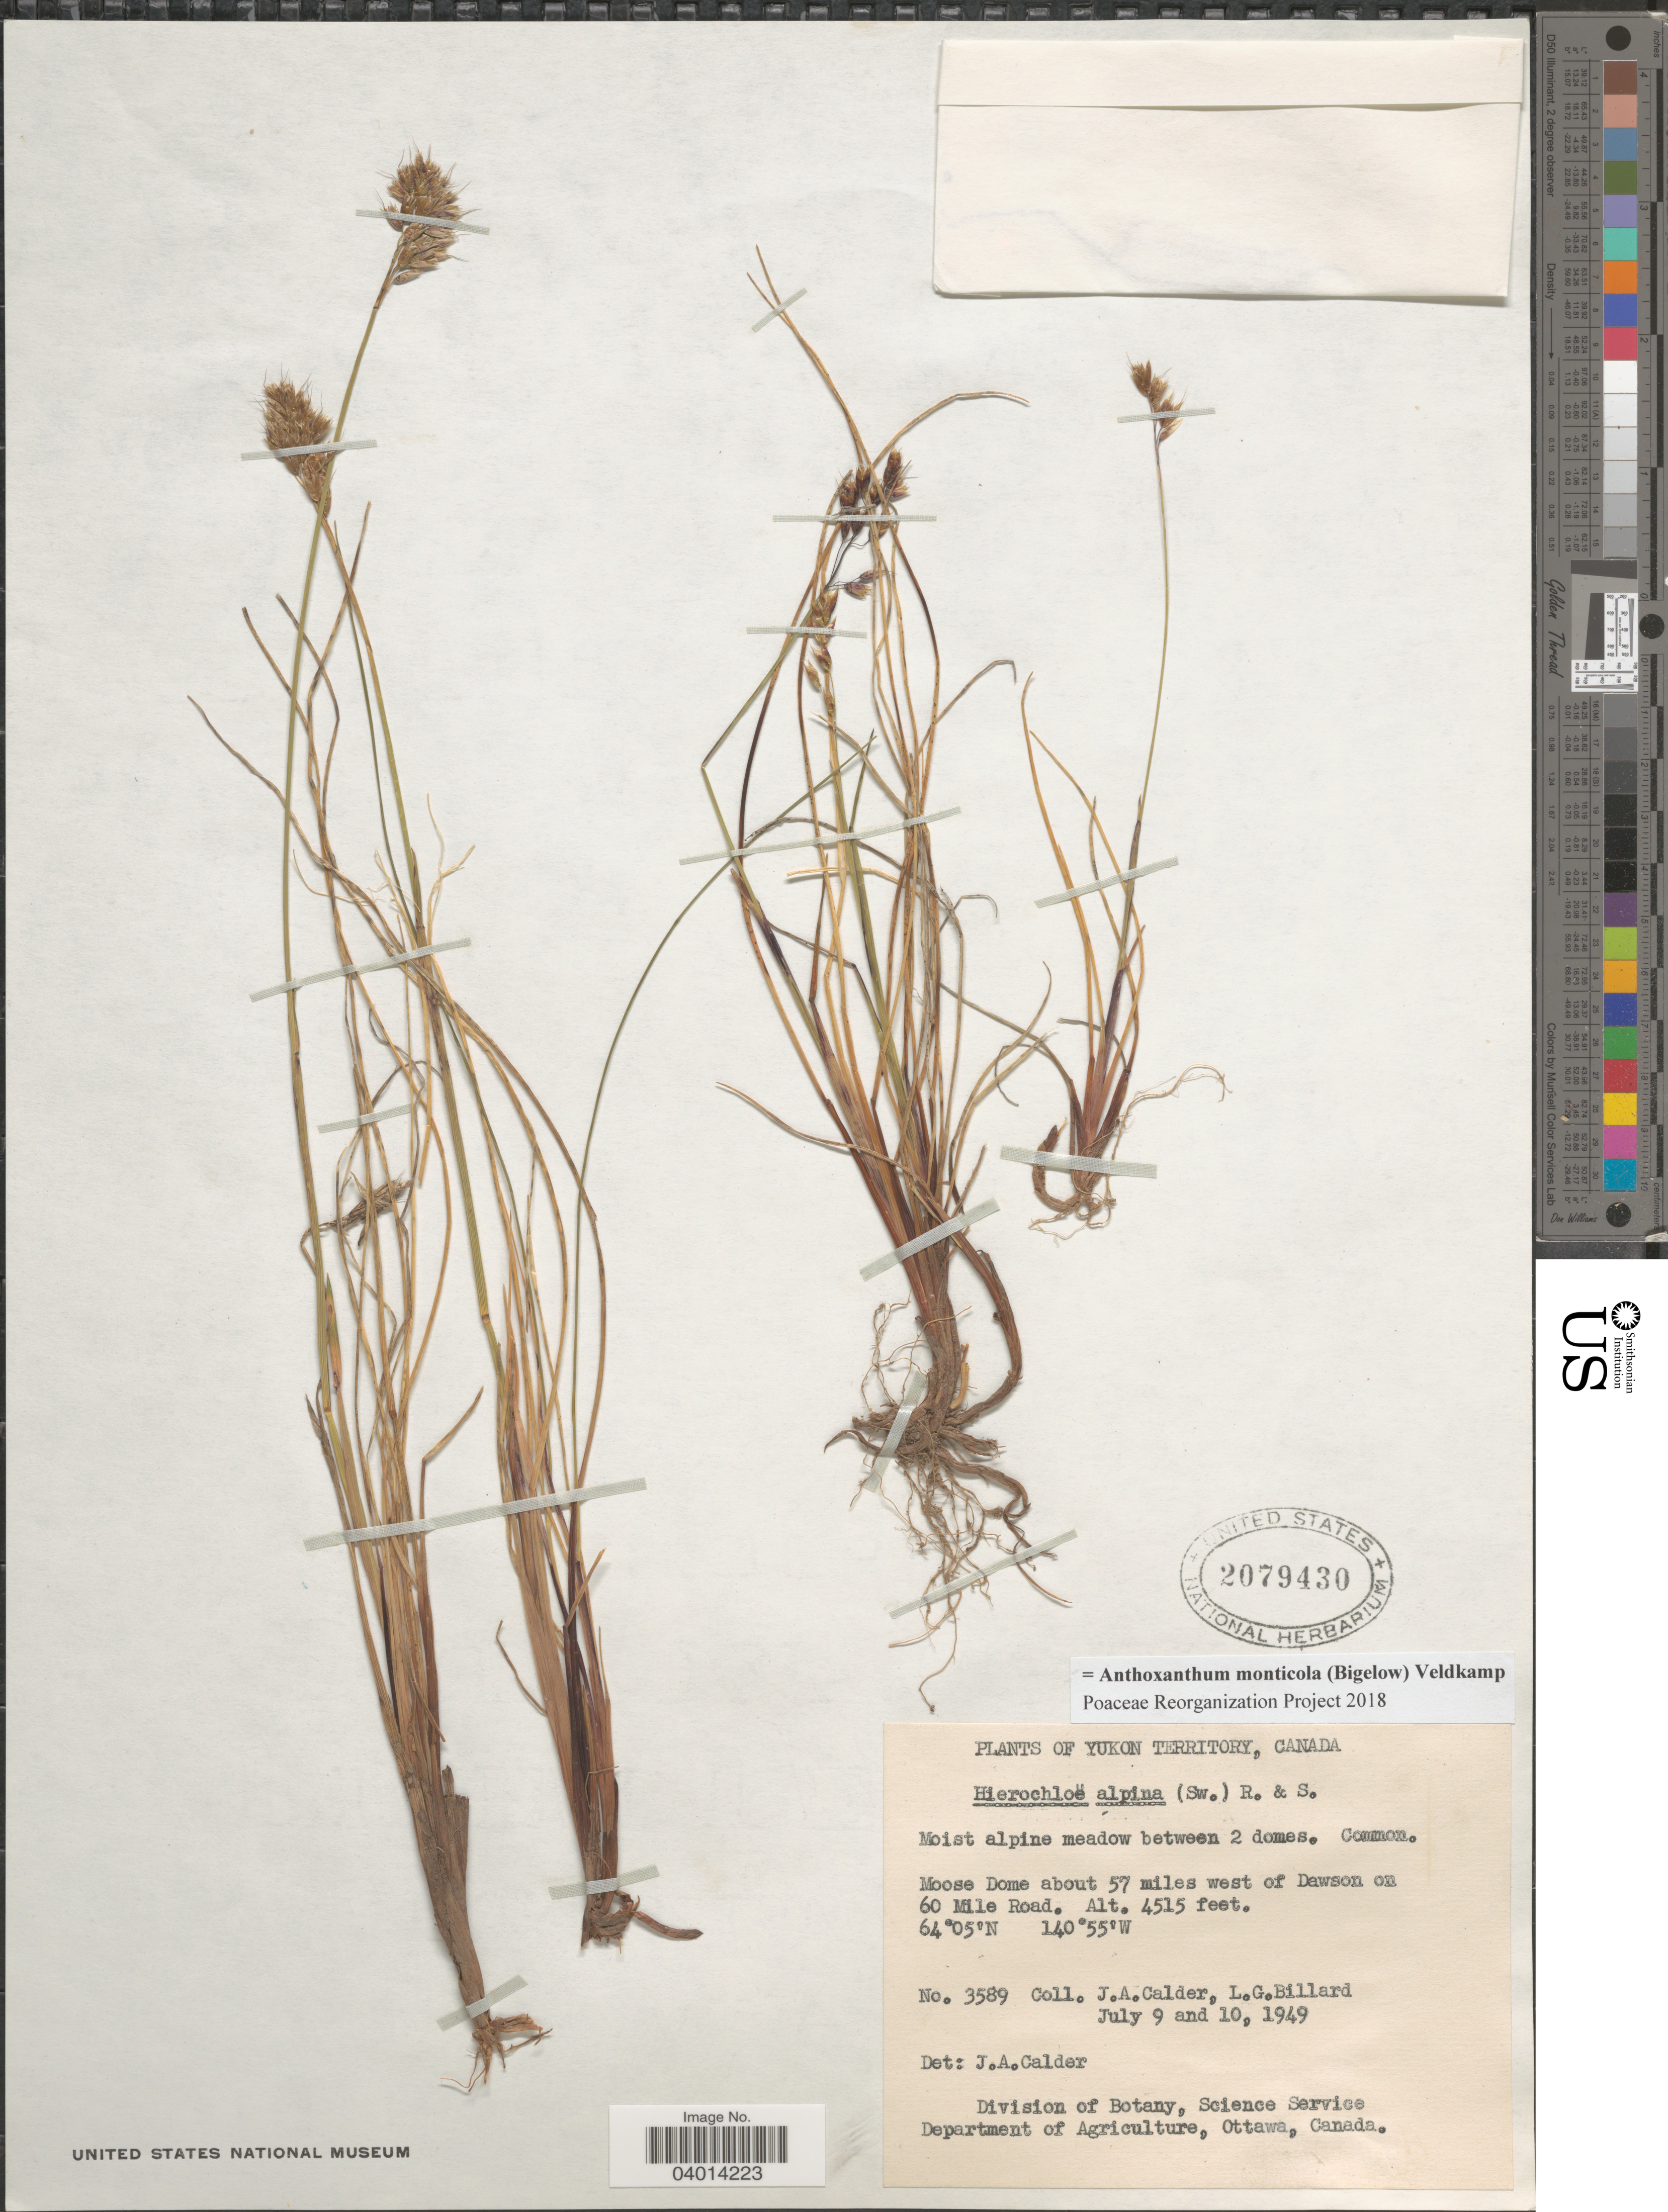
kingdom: Plantae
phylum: Tracheophyta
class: Liliopsida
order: Poales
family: Poaceae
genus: Anthoxanthum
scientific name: Anthoxanthum monticola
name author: (Bigelow) Veldkamp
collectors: J. A. Calder & L. Billard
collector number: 3589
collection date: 1949-07-09/1949-07-10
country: Canada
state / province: Yukon Territory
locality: Moist alpine meadow between 2 domes. Moose Dome about 57 miles west of Dawson on 60 Mile Road.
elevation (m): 1376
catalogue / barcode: US 2079430